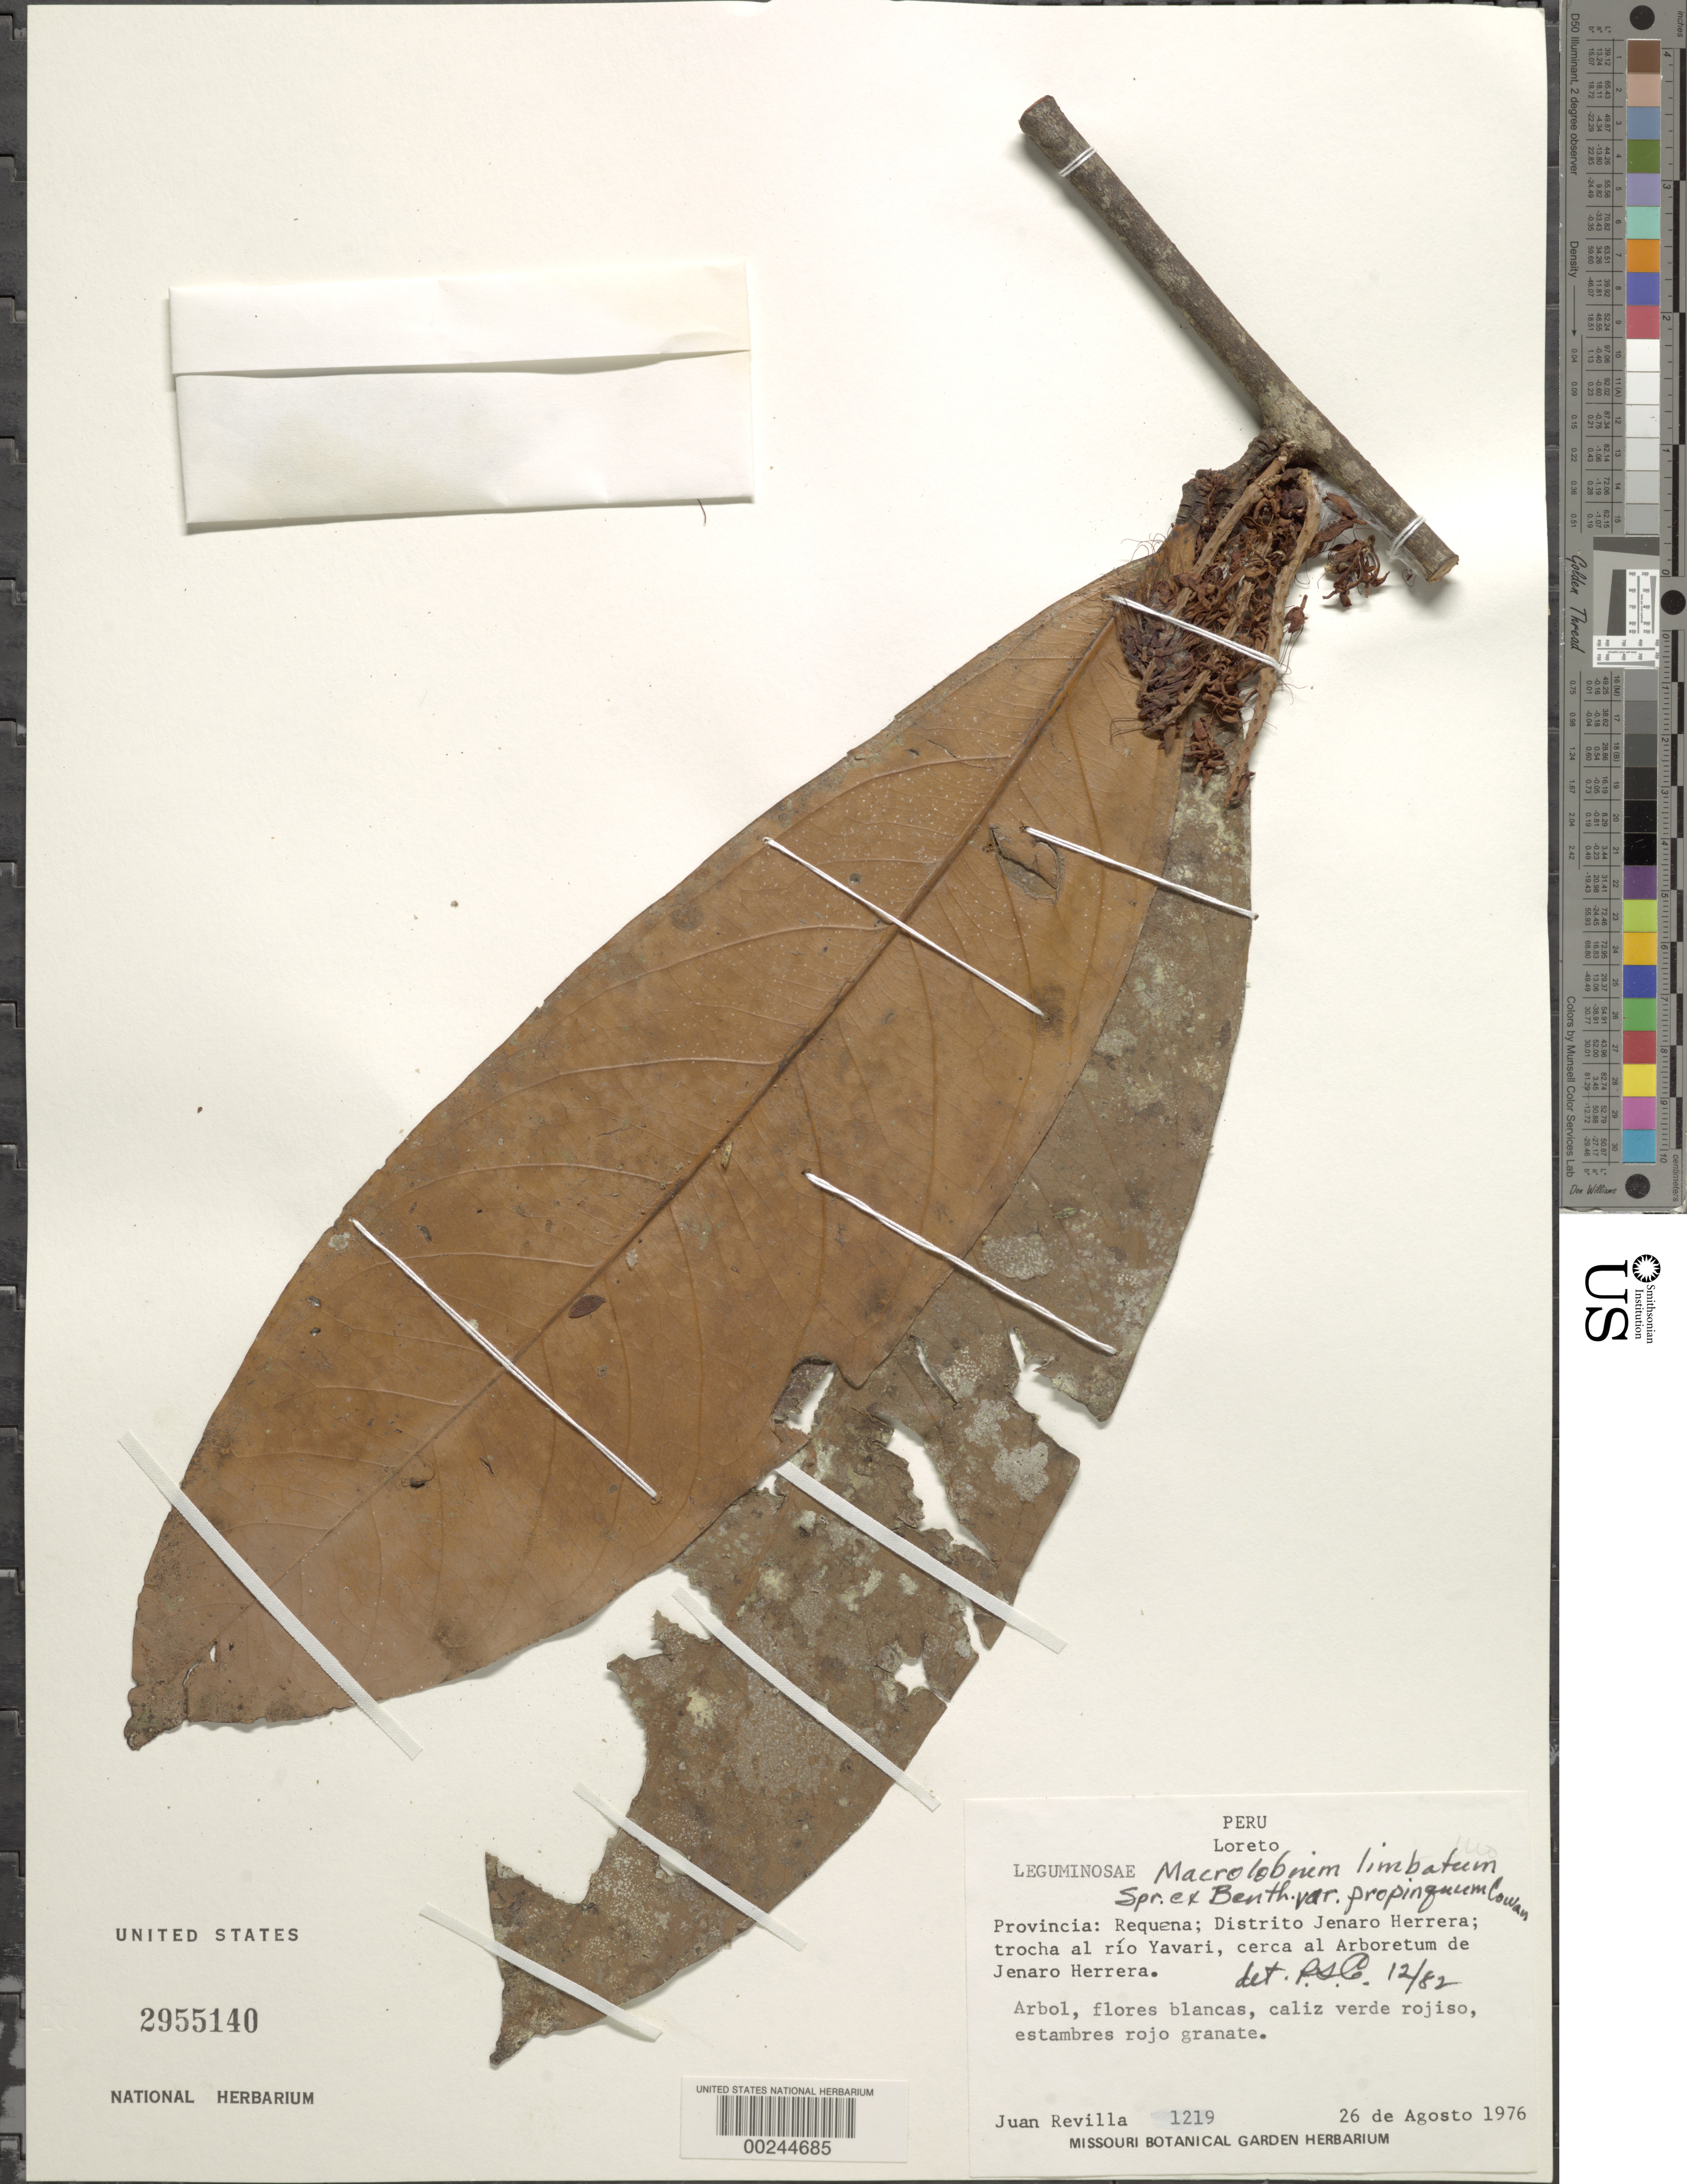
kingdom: Plantae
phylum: Tracheophyta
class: Magnoliopsida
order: Fabales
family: Fabaceae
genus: Macrolobium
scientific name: Macrolobium limbatum var. propinquum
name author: R.S. Cowan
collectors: J. Revilla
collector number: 1219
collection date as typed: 26 Aug 1976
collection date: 1976-08-26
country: Peru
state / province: Loreto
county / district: Requena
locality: Path along rio yavari, near the arboretum de jenaro herrera; distrito jenaro herrera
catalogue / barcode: US 2955140